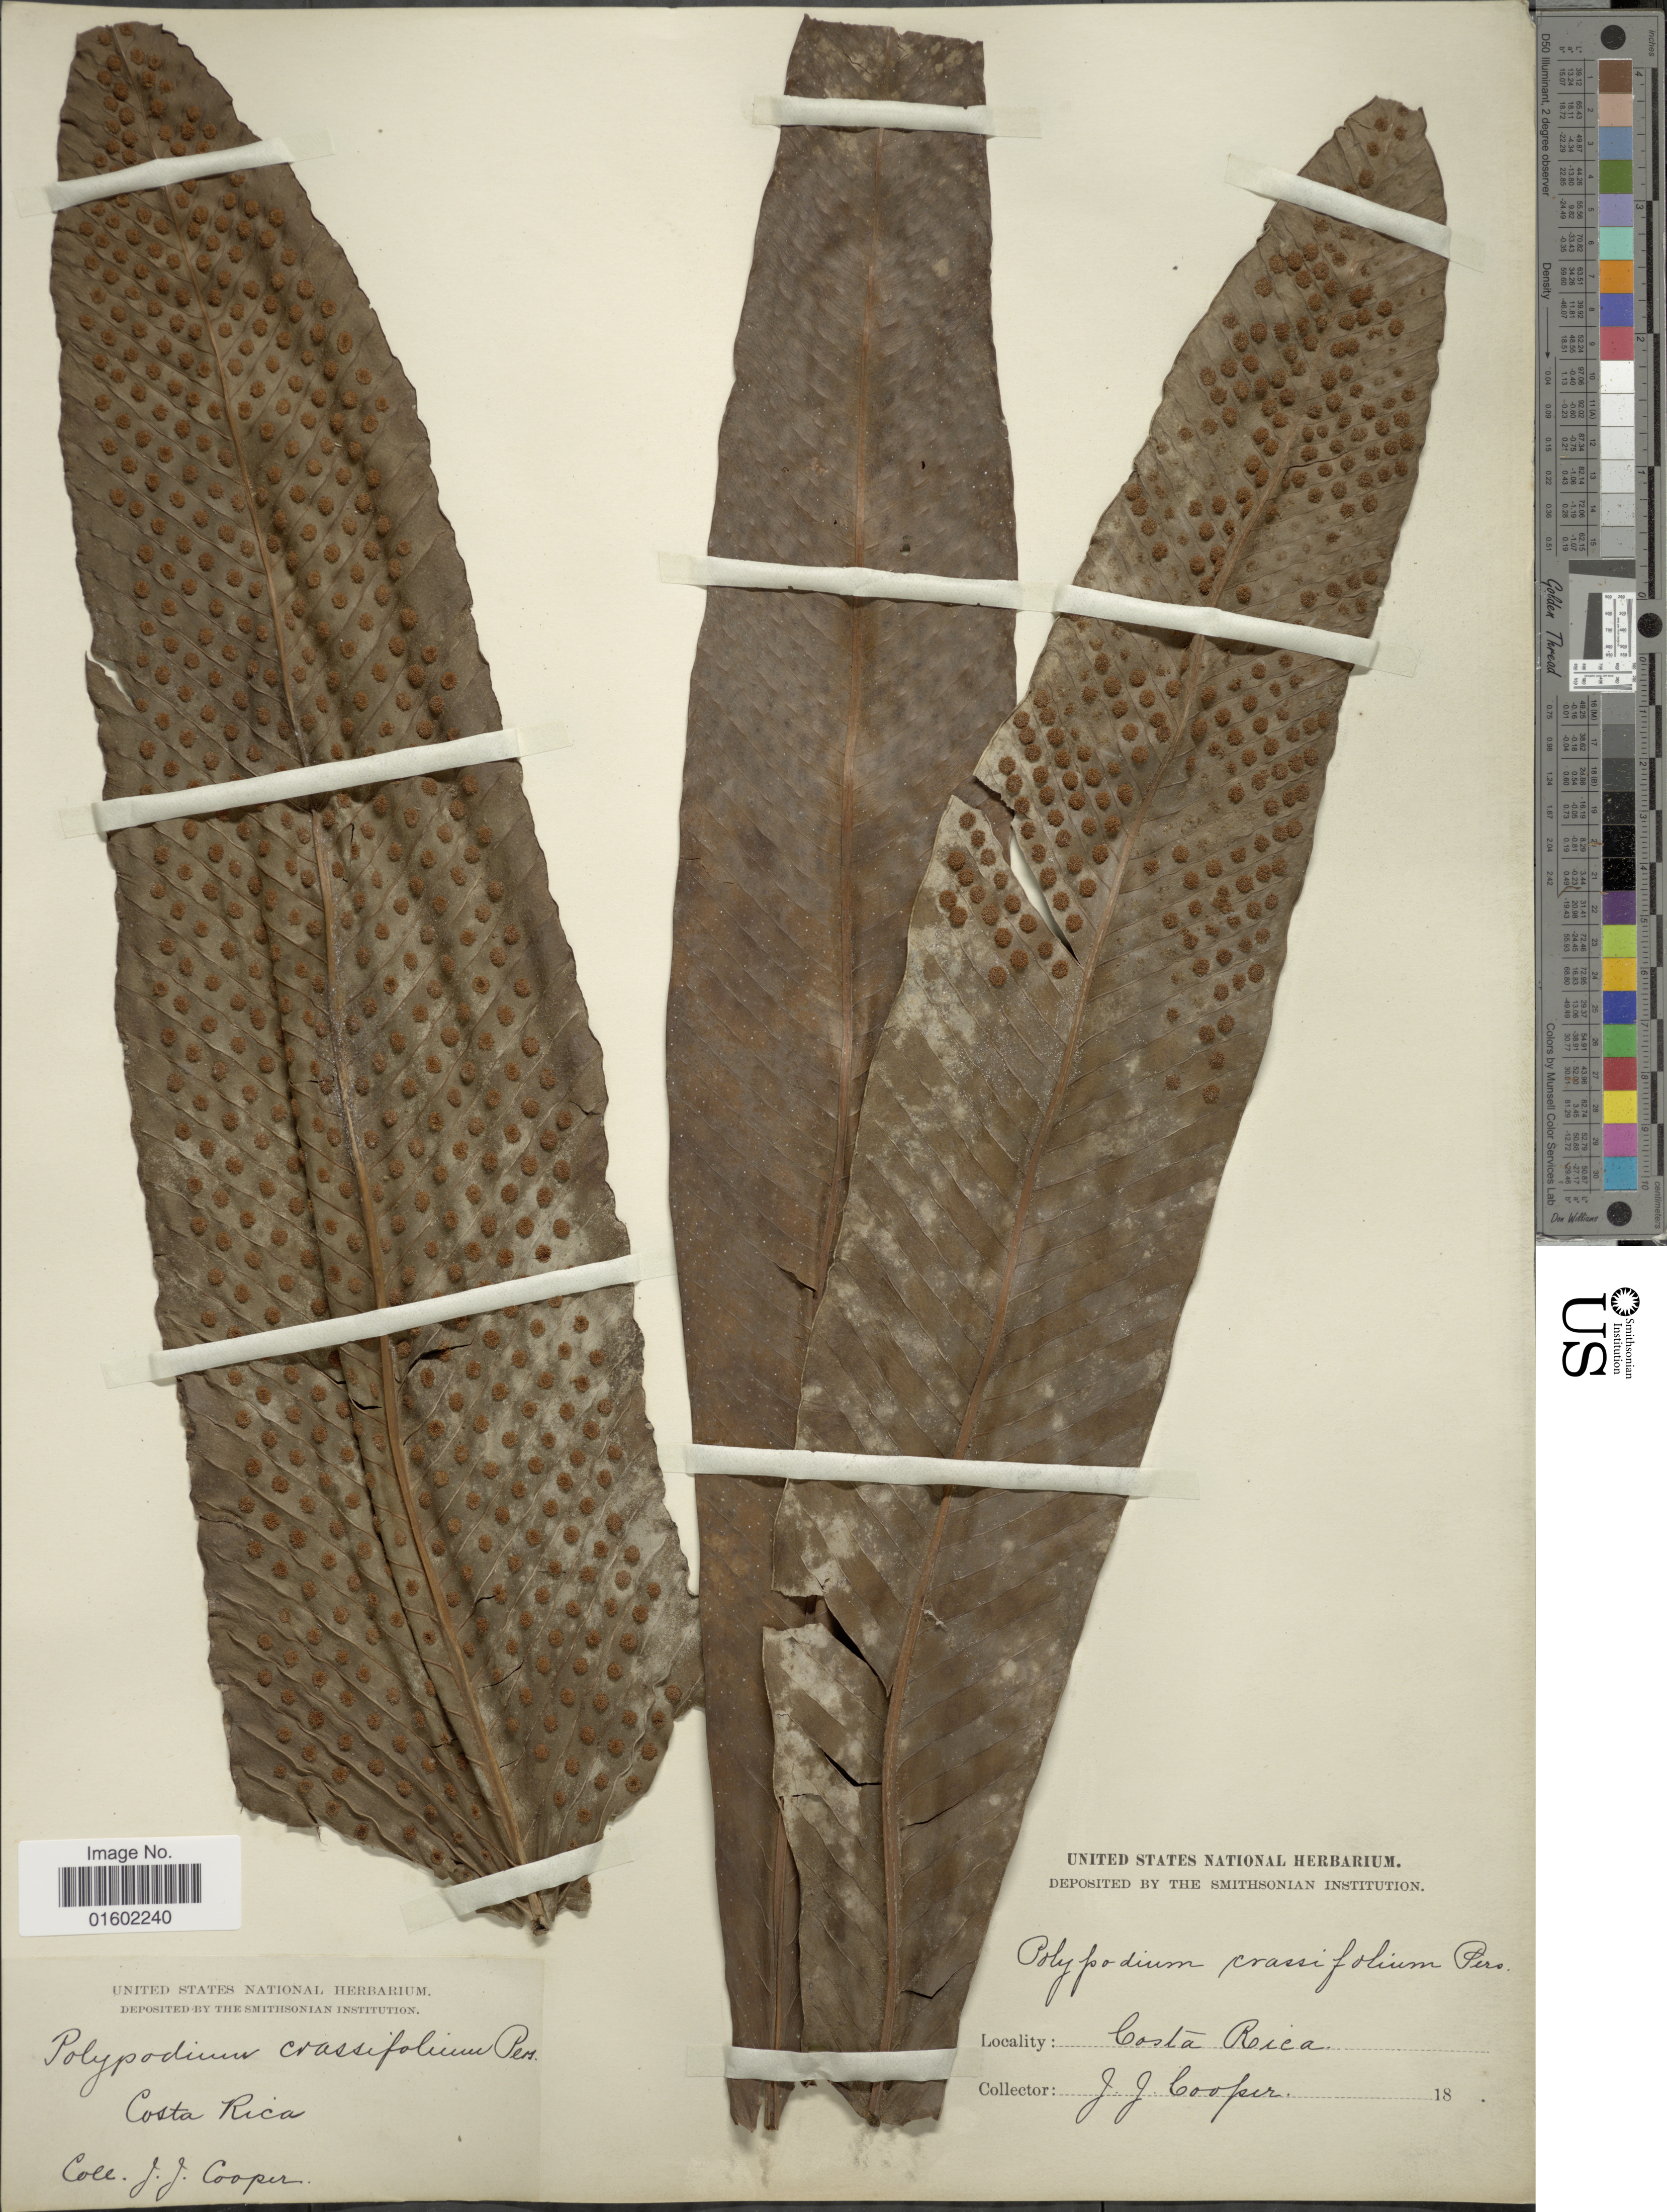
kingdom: Plantae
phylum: Tracheophyta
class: Polypodiopsida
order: Polypodiales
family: Polypodiaceae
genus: Niphidium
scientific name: Niphidium crassifolium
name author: (L.) Lellinger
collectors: J. J. Cooper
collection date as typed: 18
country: Costa Rica